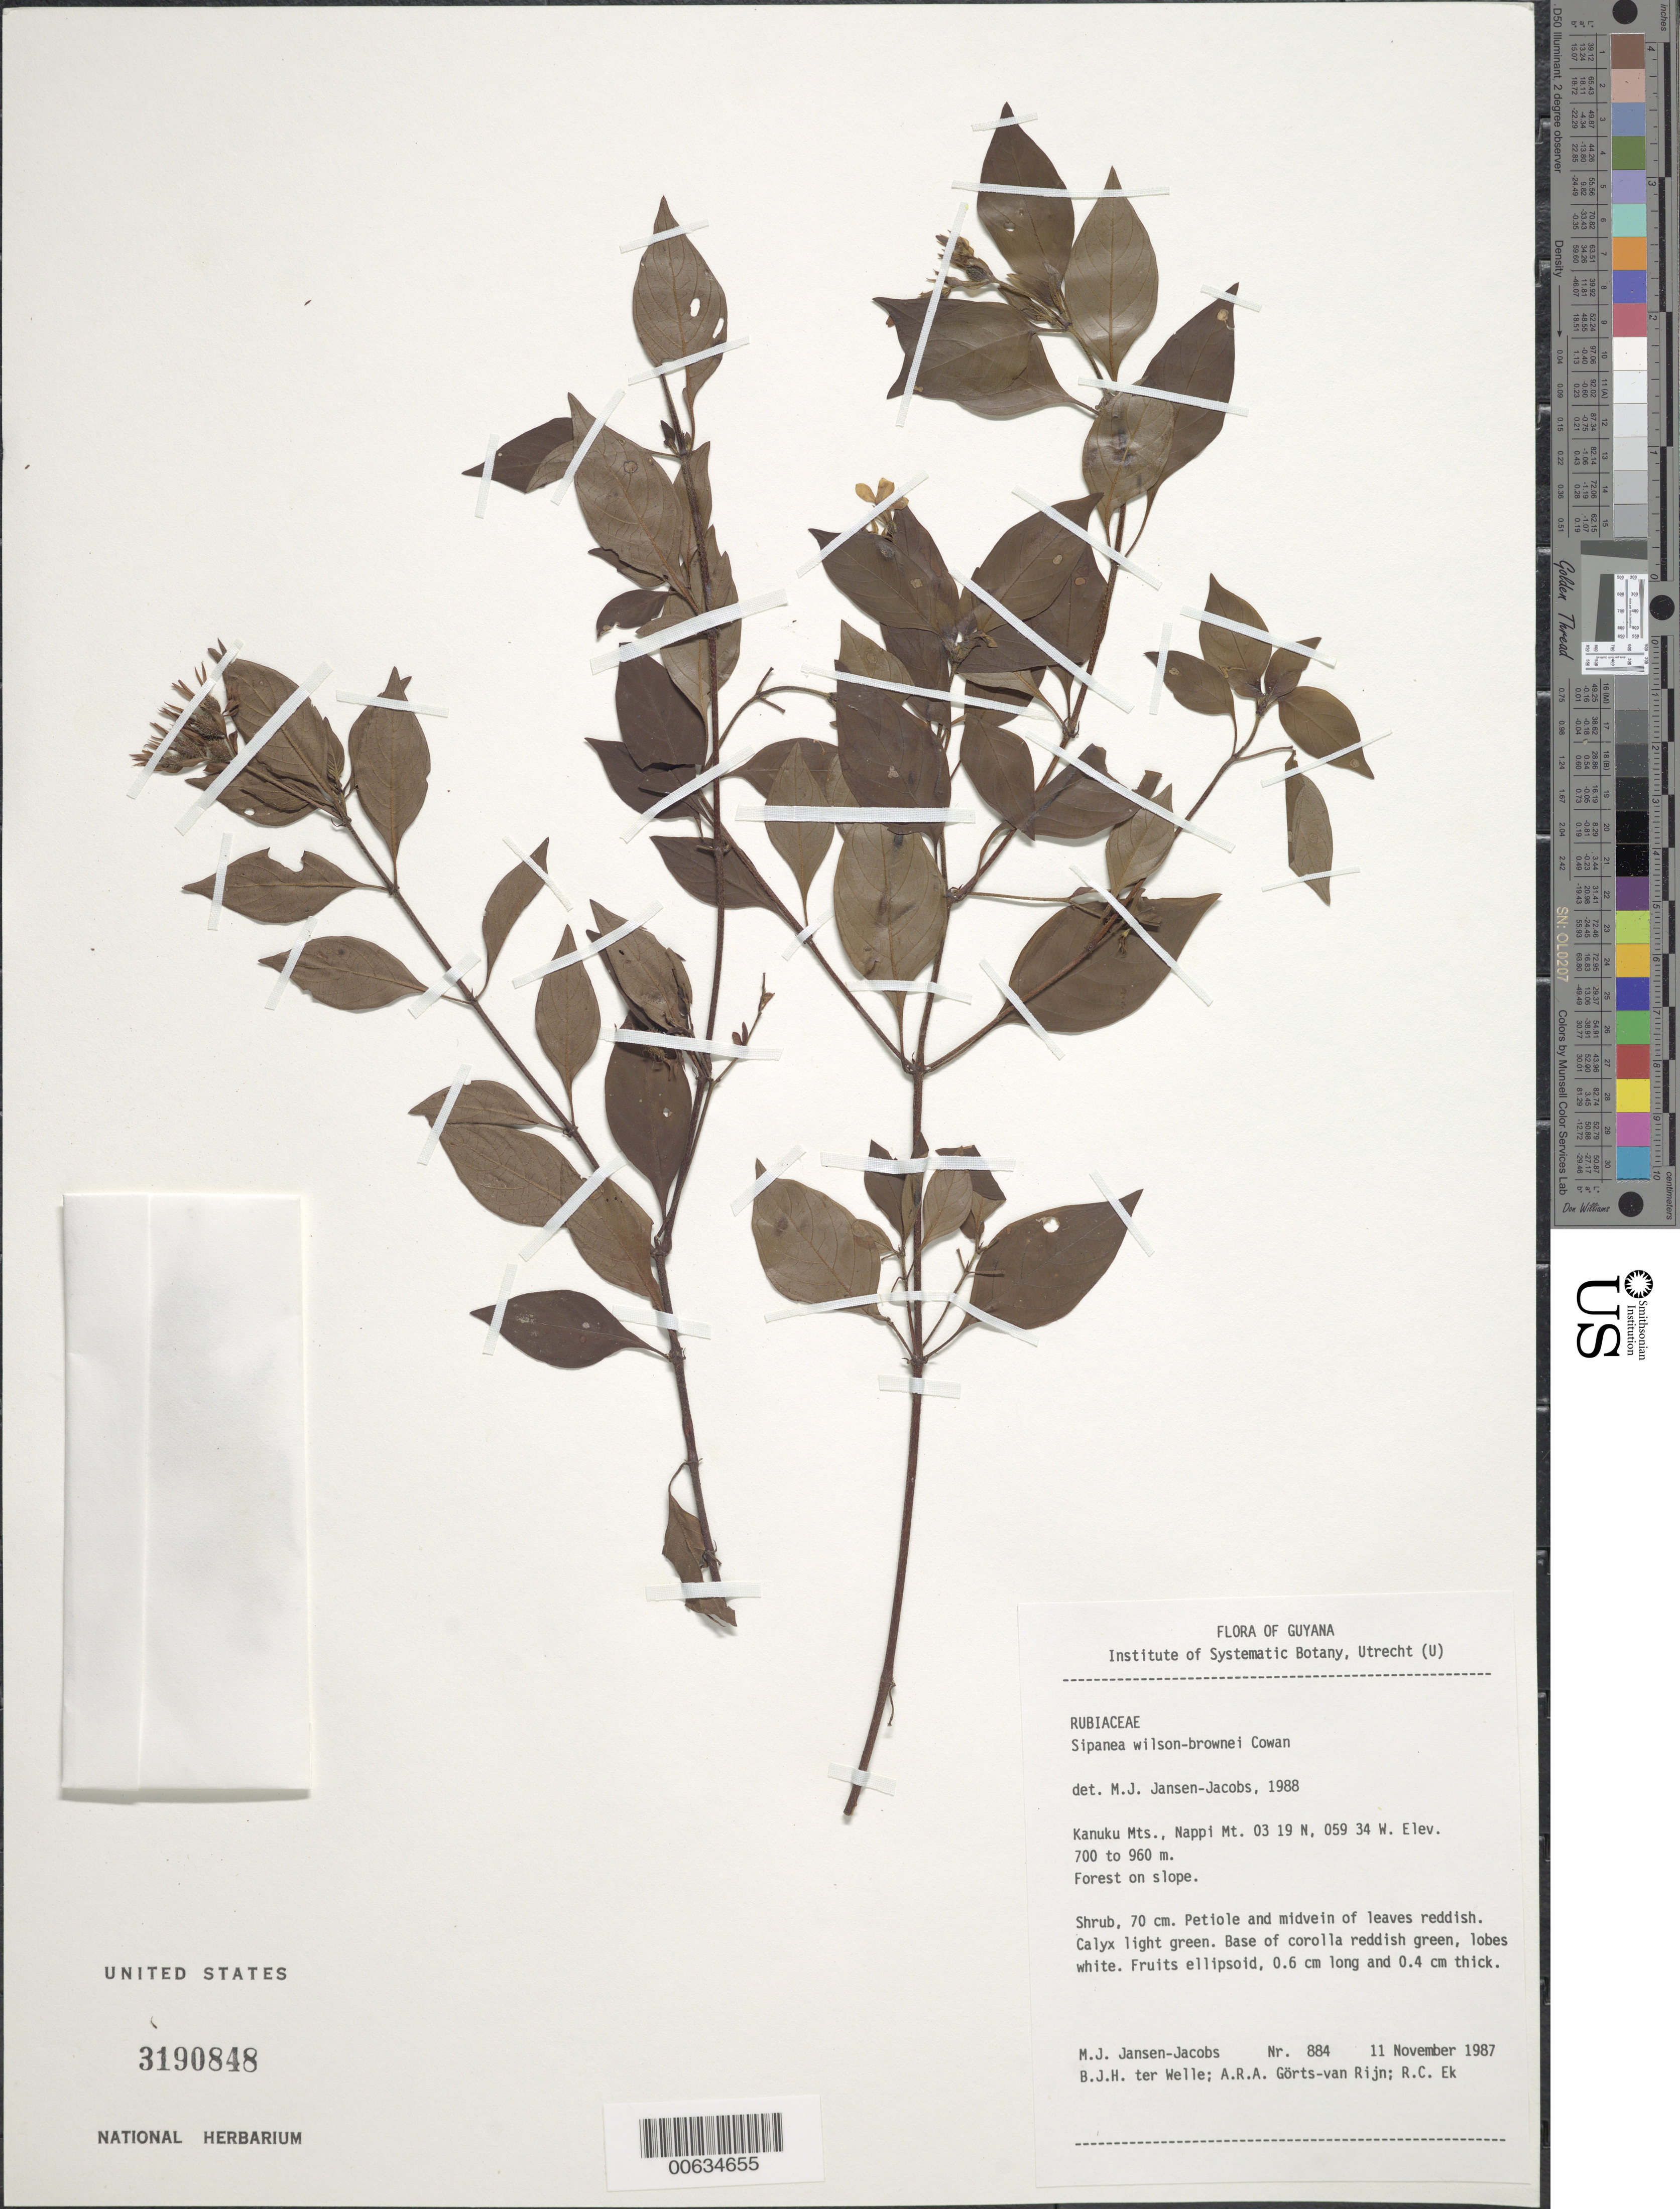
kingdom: Plantae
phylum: Tracheophyta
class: Magnoliopsida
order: Gentianales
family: Rubiaceae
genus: Sipanea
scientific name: Sipanea wilson-brownei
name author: R.S. Cowan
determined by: Jansen-Jacobs, M. J., (U), Nationaal Herbarium Nederland, Utrecht University branch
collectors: M. J. Jansen-Jacobs, B. Welle, A. .R. A. Görts-van Rijn & R. C. Ek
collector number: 884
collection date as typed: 11-Nov-87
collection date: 1987-11-11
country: Guyana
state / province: U. Takutu-U. Essequibo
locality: Kanuku Mts., Nappi Mt.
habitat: Forest on slope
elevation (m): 700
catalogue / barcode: US 3190848